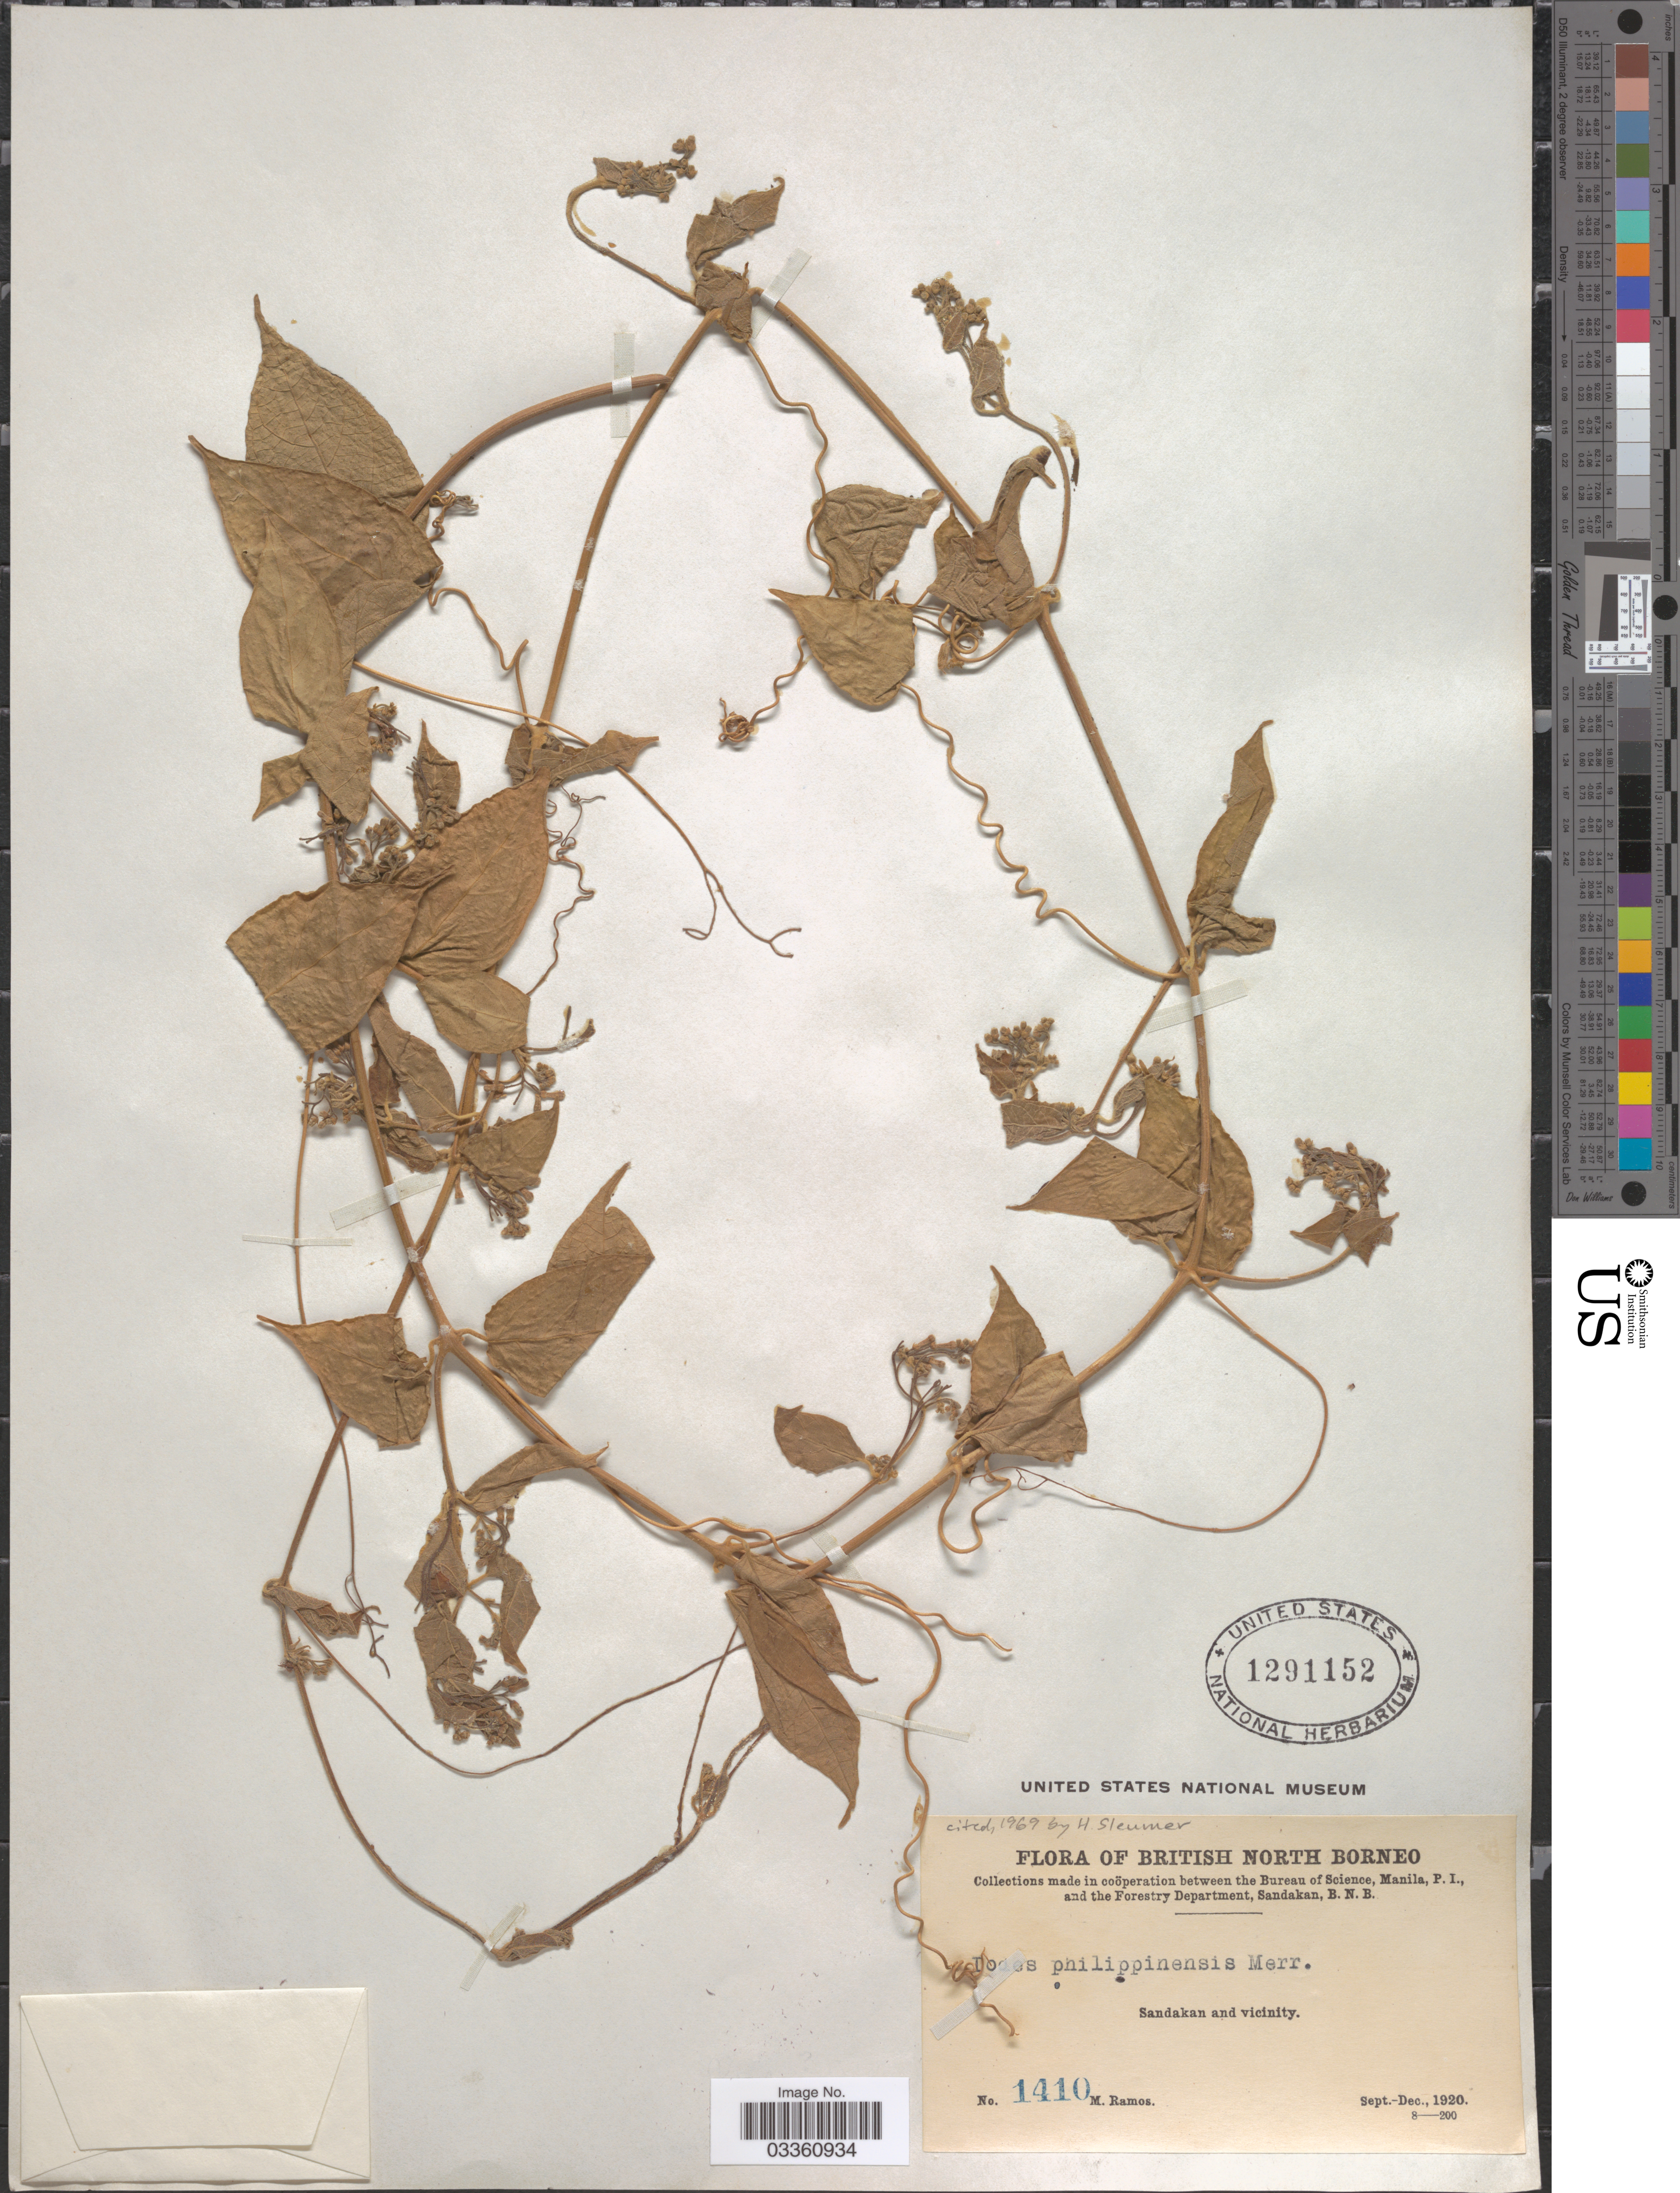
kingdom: Plantae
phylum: Tracheophyta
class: Magnoliopsida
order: Icacinales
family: Icacinaceae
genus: Iodes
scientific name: Iodes philippinensis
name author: Merr.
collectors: M. Ramos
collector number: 1410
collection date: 1920-09/1920-12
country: Malaysia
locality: British North Borneo. Sandakan and vicinity.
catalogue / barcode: US 1291152